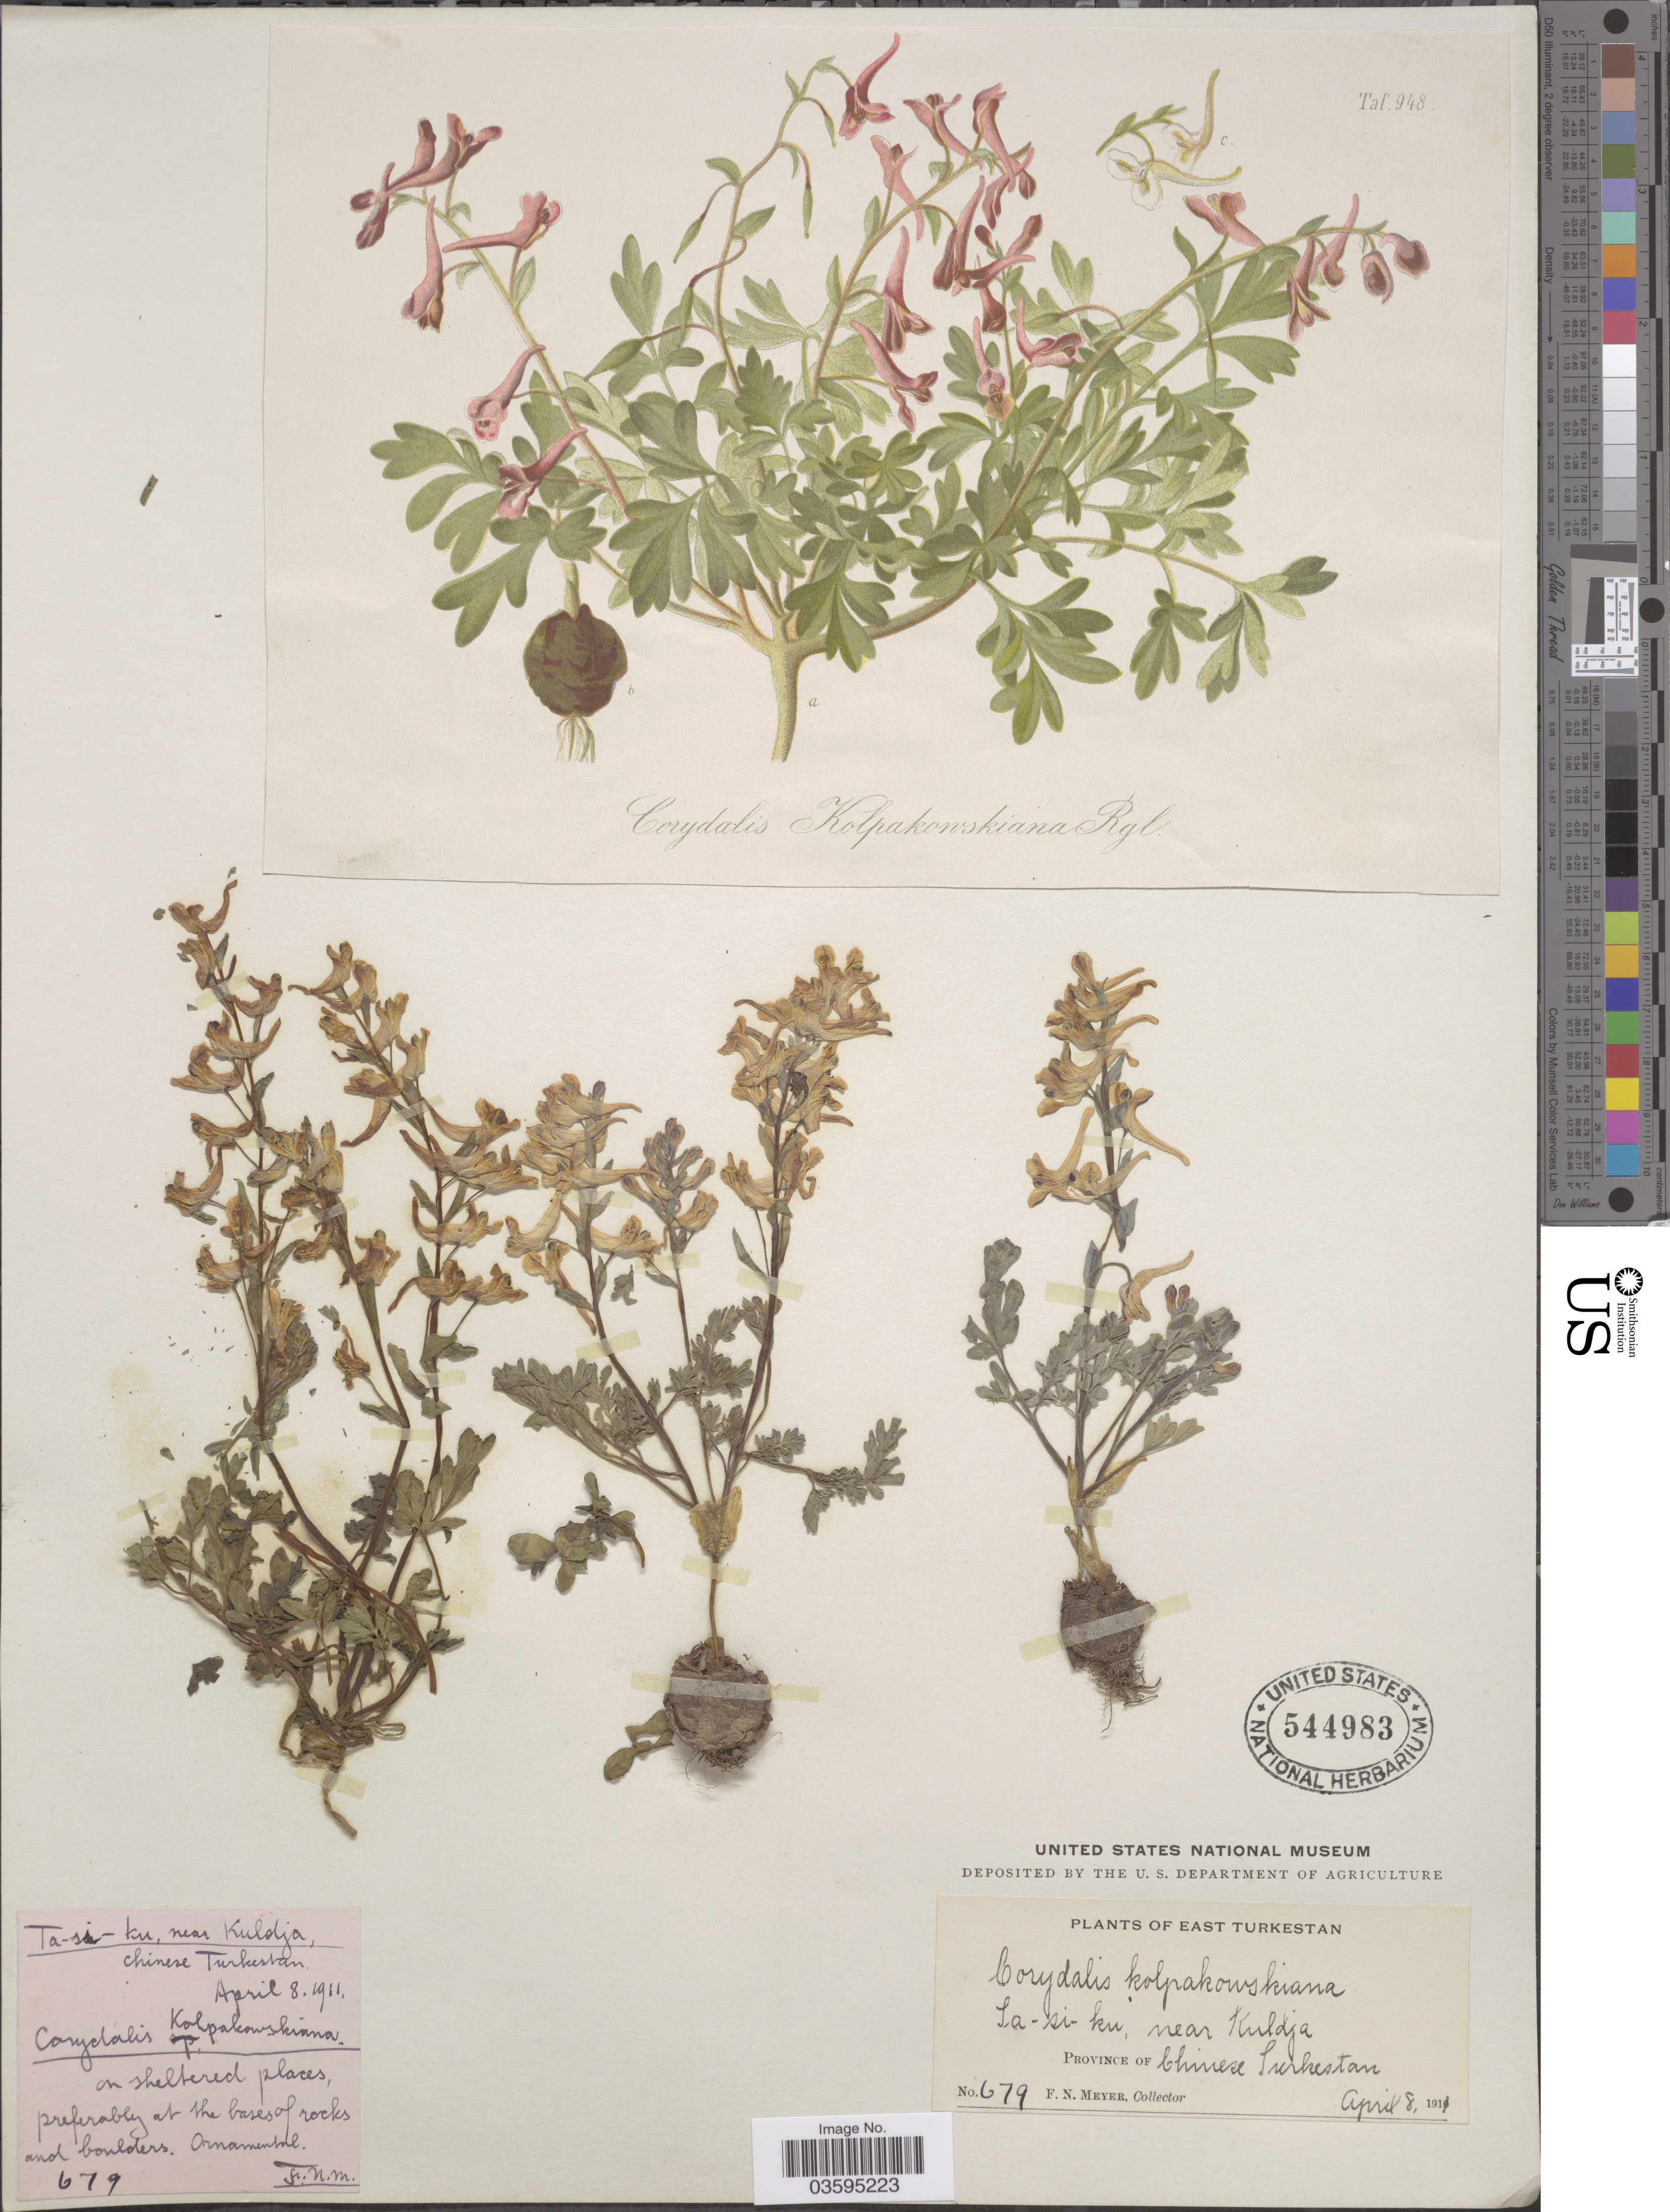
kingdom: Plantae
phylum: Tracheophyta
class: Magnoliopsida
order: Ranunculales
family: Papaveraceae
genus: Corydalis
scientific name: Corydalis kolpakowskiana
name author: A. Regel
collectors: F. N. Meyer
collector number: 679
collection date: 1911-04-08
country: China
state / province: Xinjiang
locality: Ta-si-ku, near Kuldja. Province of Chinese Turkestan.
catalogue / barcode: US 544983